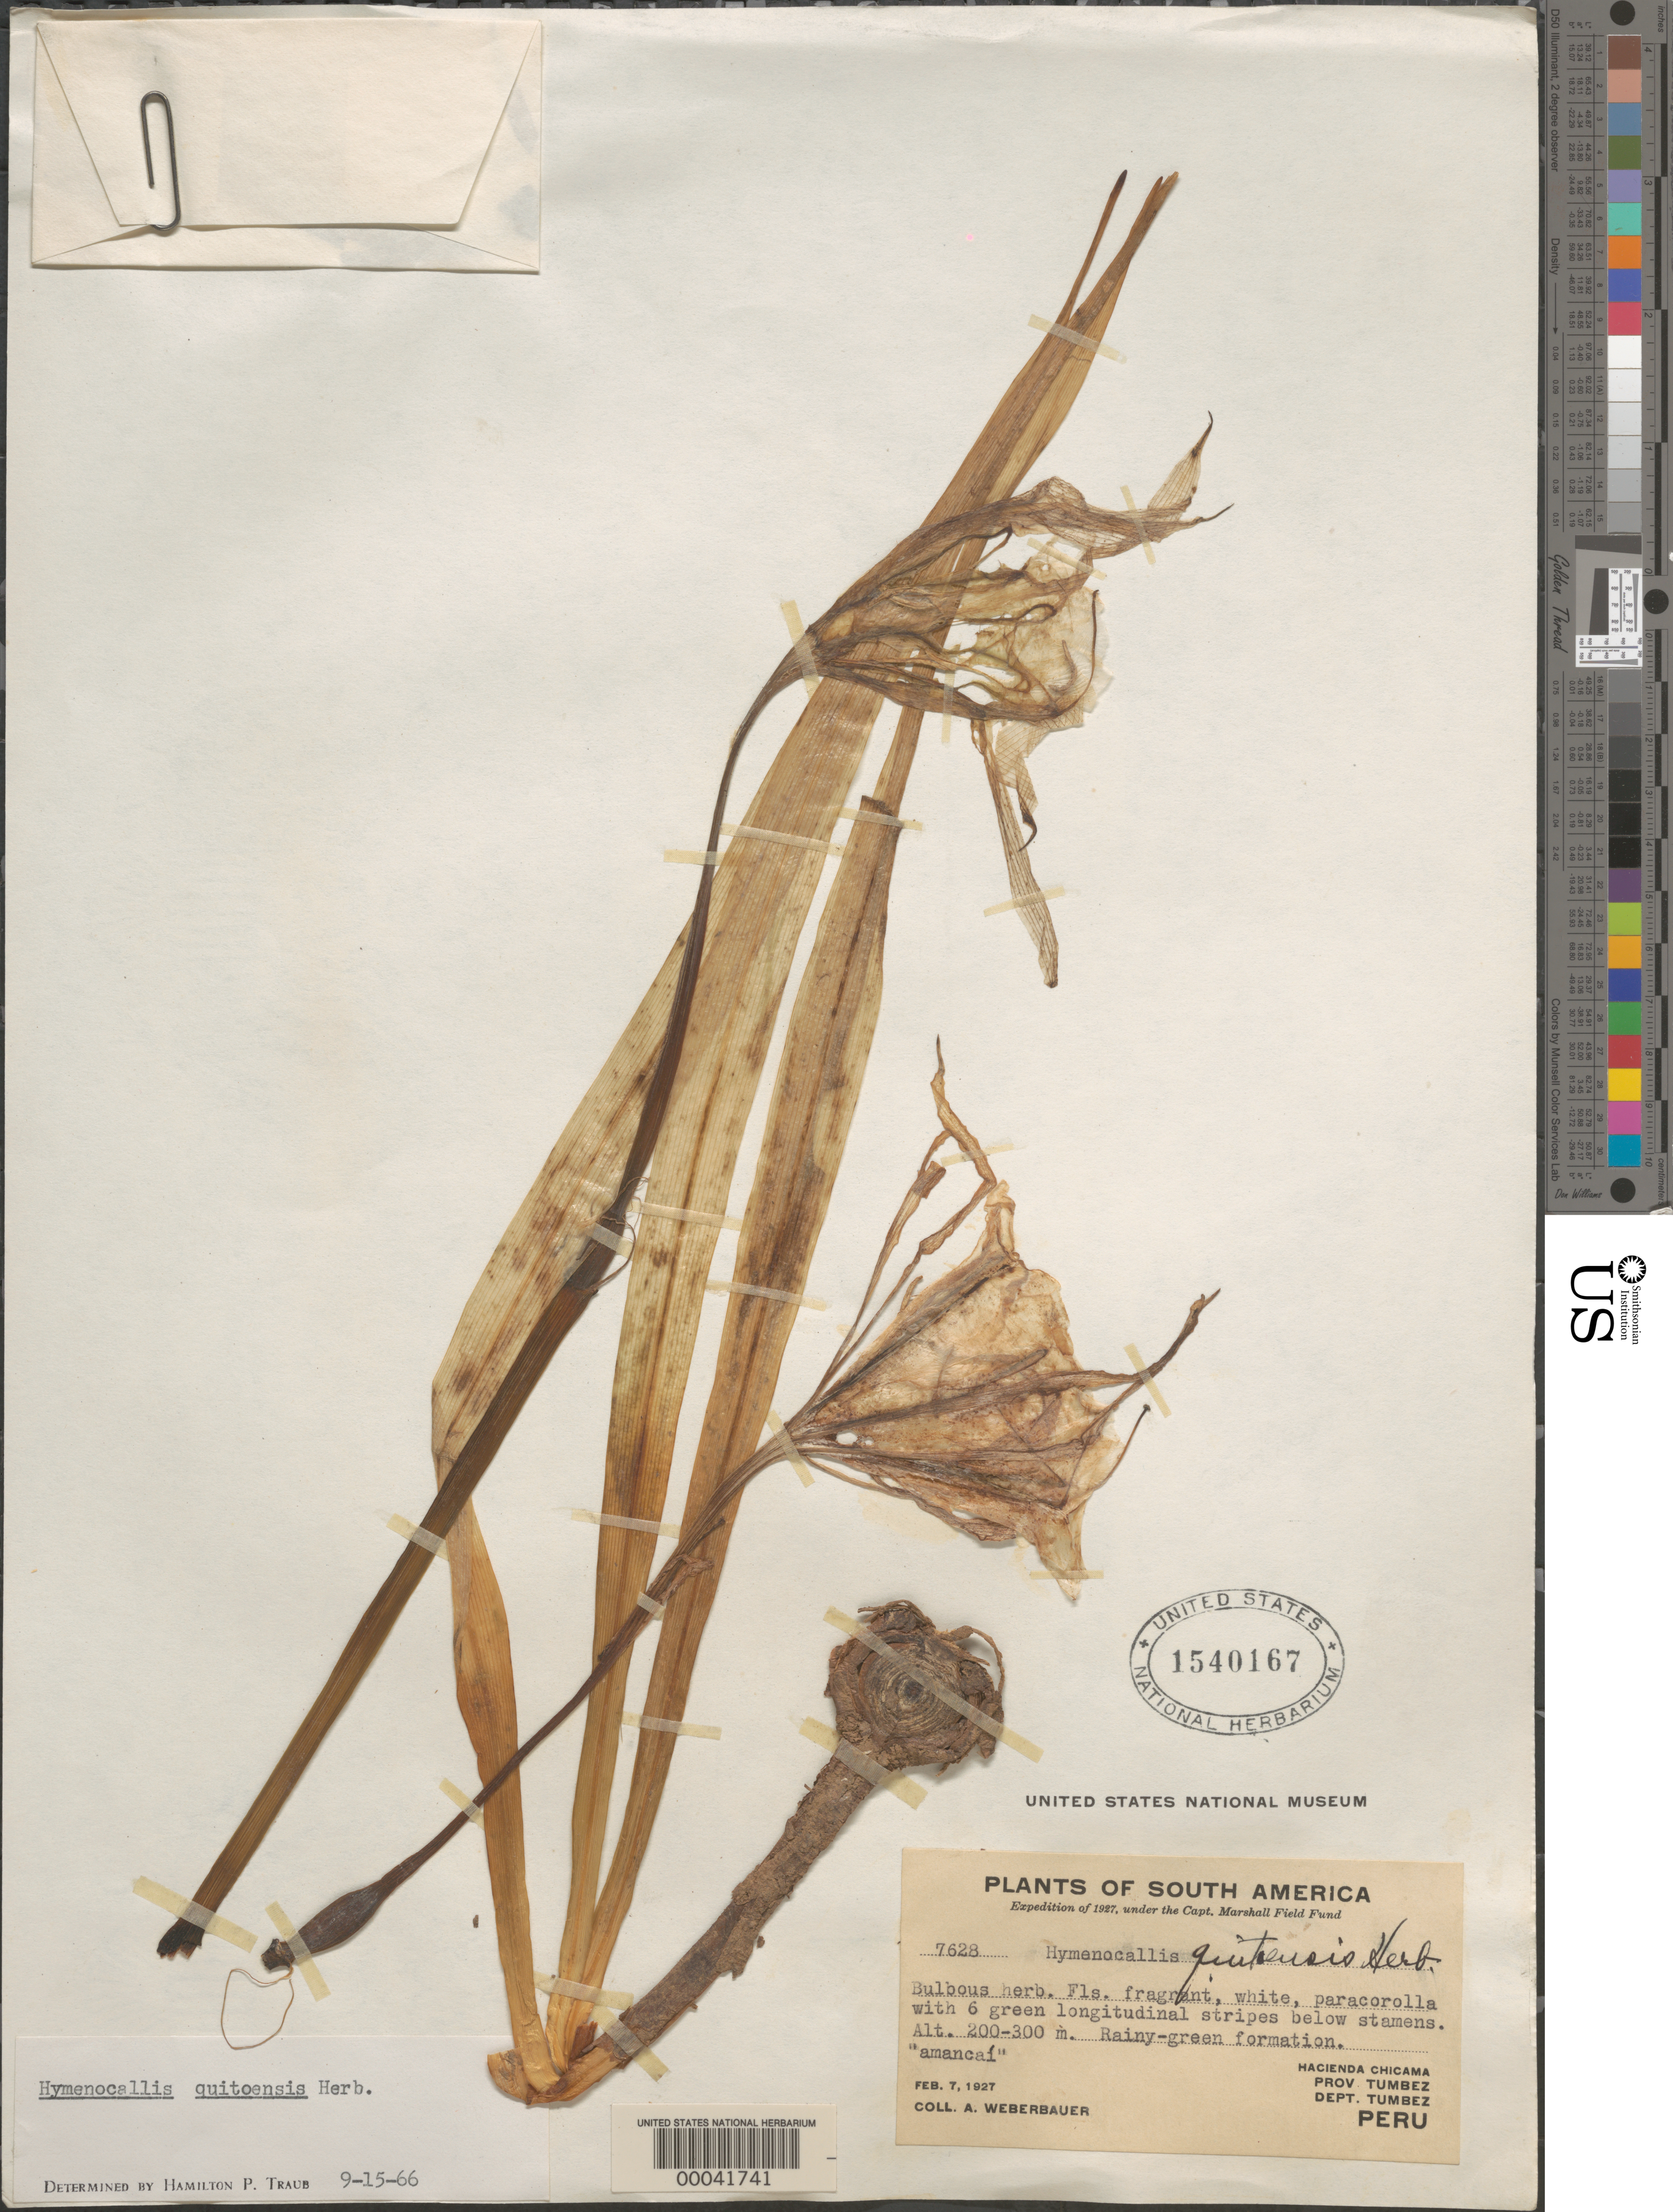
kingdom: Plantae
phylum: Tracheophyta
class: Liliopsida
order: Asparagales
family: Amaryllidaceae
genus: Hymenocallis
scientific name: Hymenocallis quitoensis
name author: Herb.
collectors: A. Weberbauer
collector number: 7628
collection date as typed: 07 Feb 1927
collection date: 1927-02-07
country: Peru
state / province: Tumbes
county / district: Tumbes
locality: Hacienda chicama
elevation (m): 200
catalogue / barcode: US 1540167